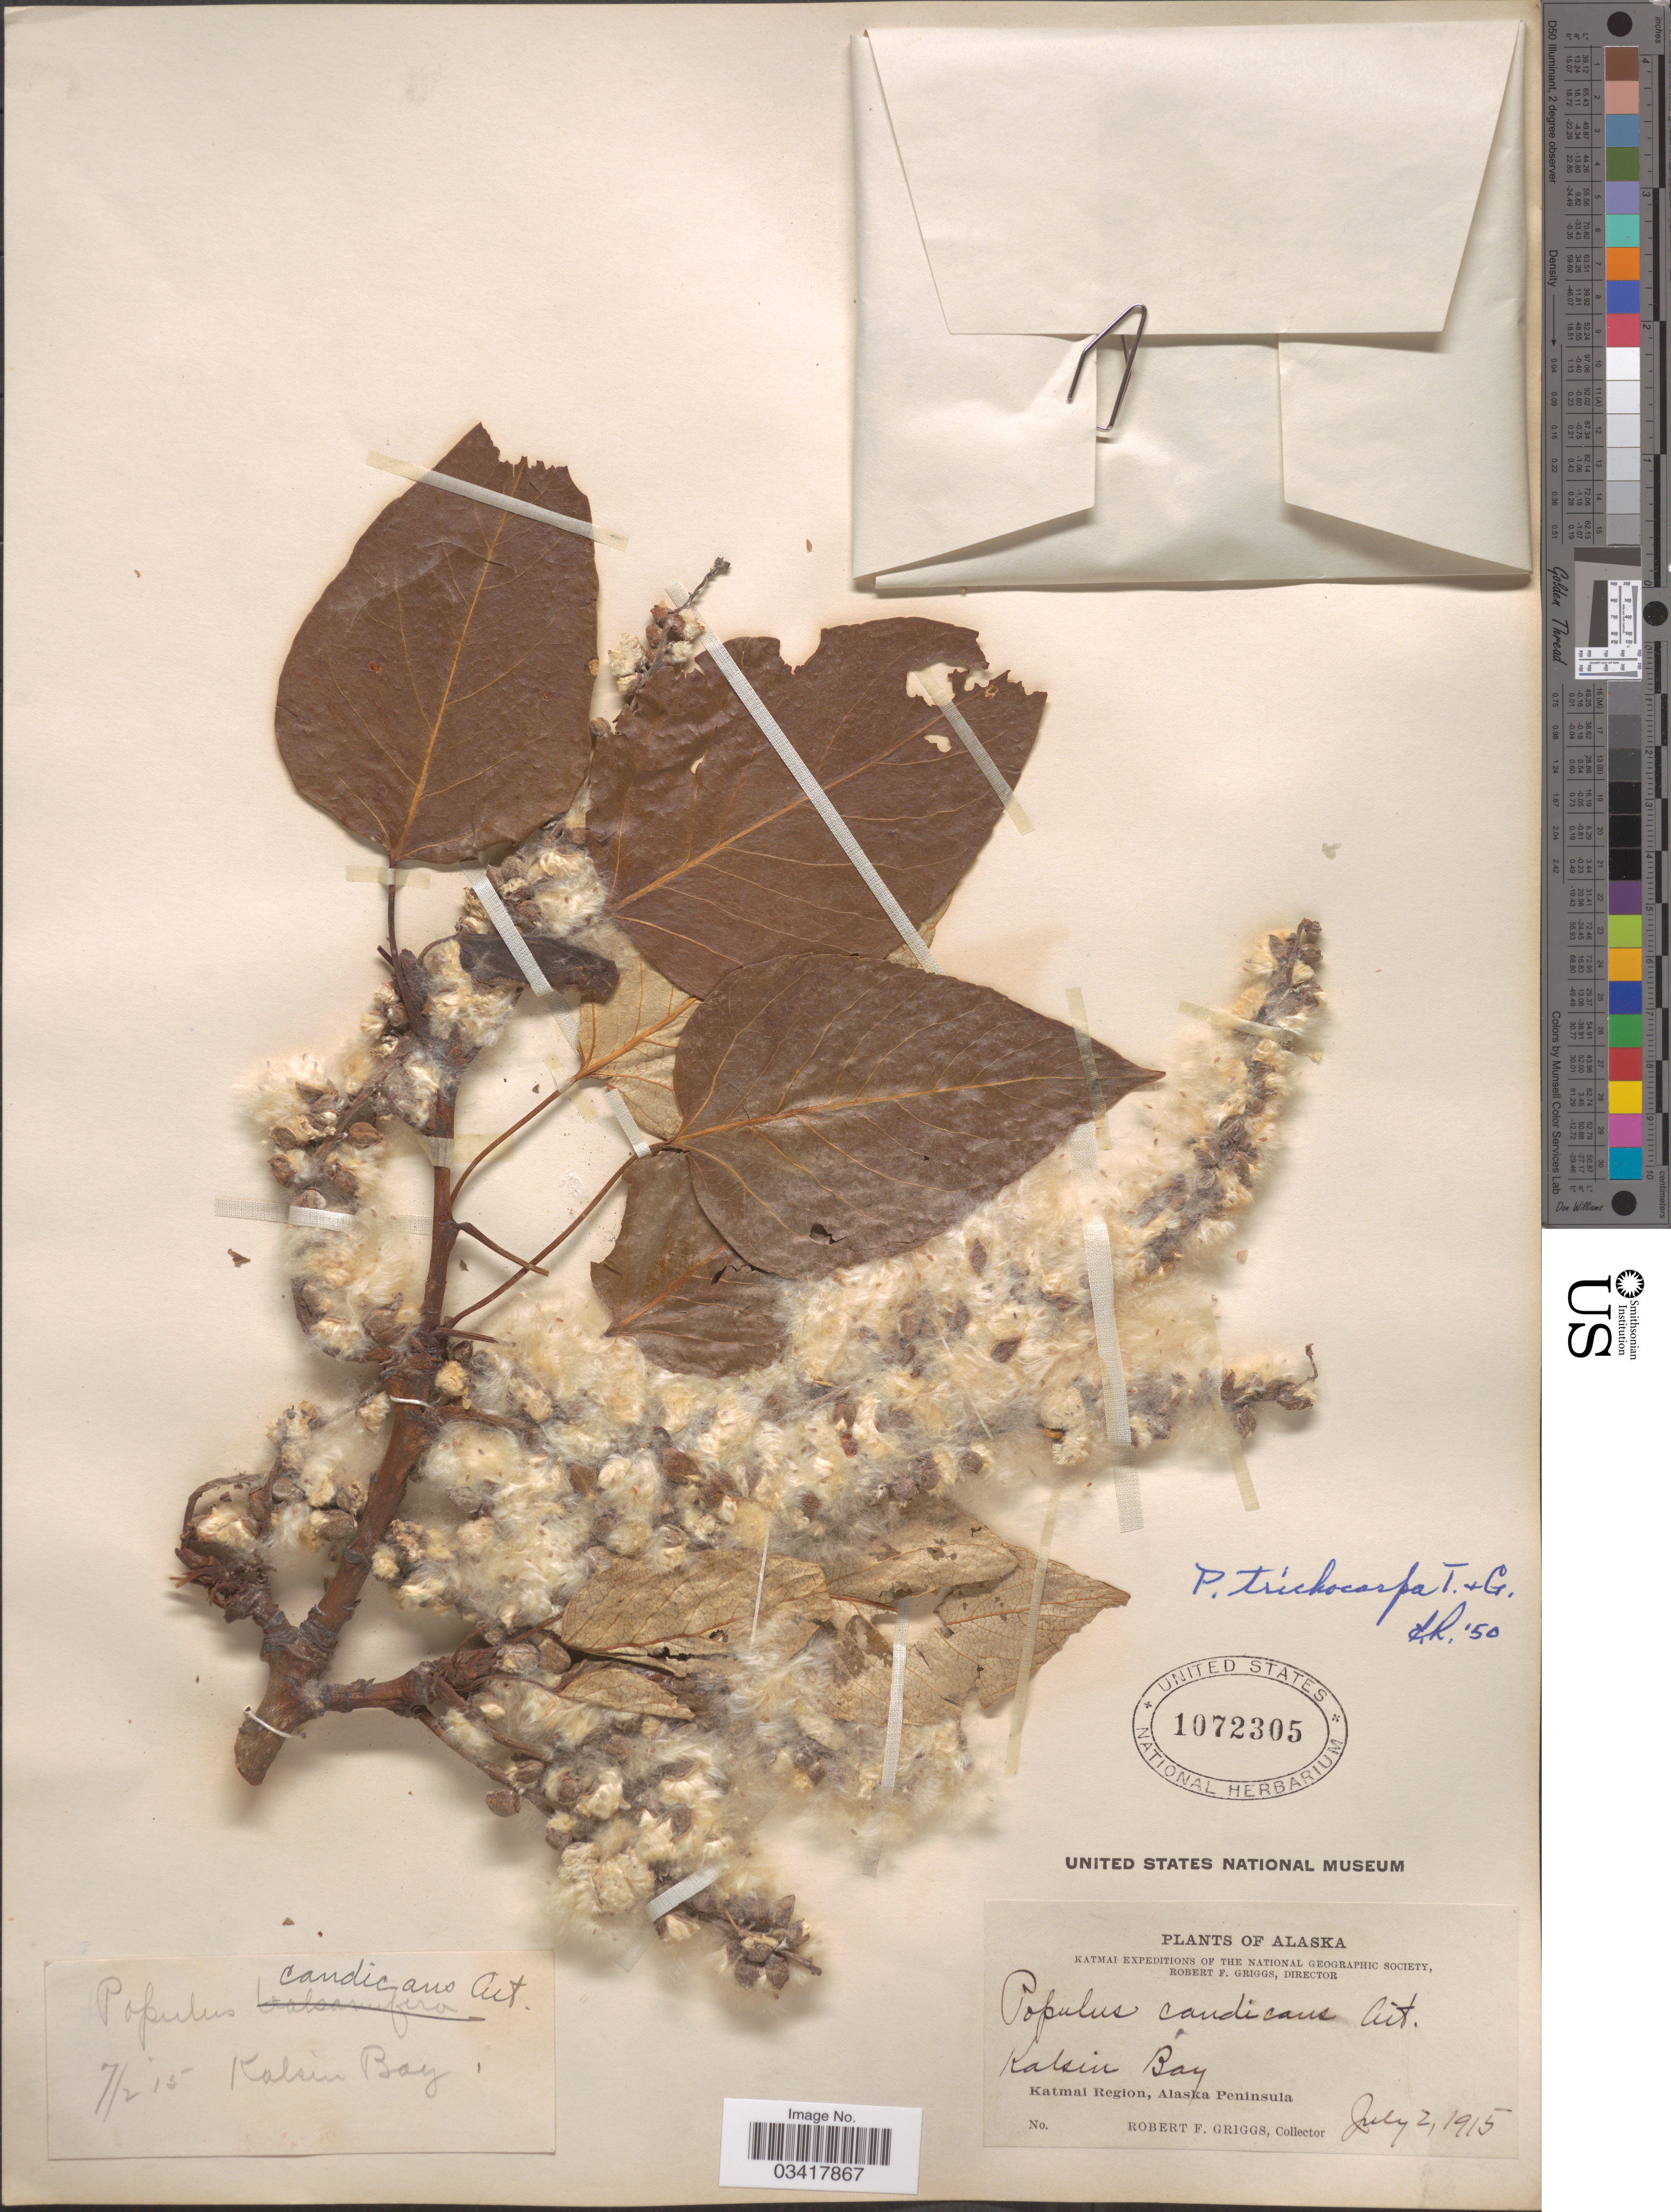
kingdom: Plantae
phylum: Tracheophyta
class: Magnoliopsida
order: Malpighiales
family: Salicaceae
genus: Populus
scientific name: Populus trichocarpa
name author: Torr. & A. Gray ex W. Hook.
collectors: R. F. Griggs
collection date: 1915-07-02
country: United States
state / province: Alaska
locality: Kalsin Bay. Katmai Region, Alaska Peninsula.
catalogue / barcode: US 1072305